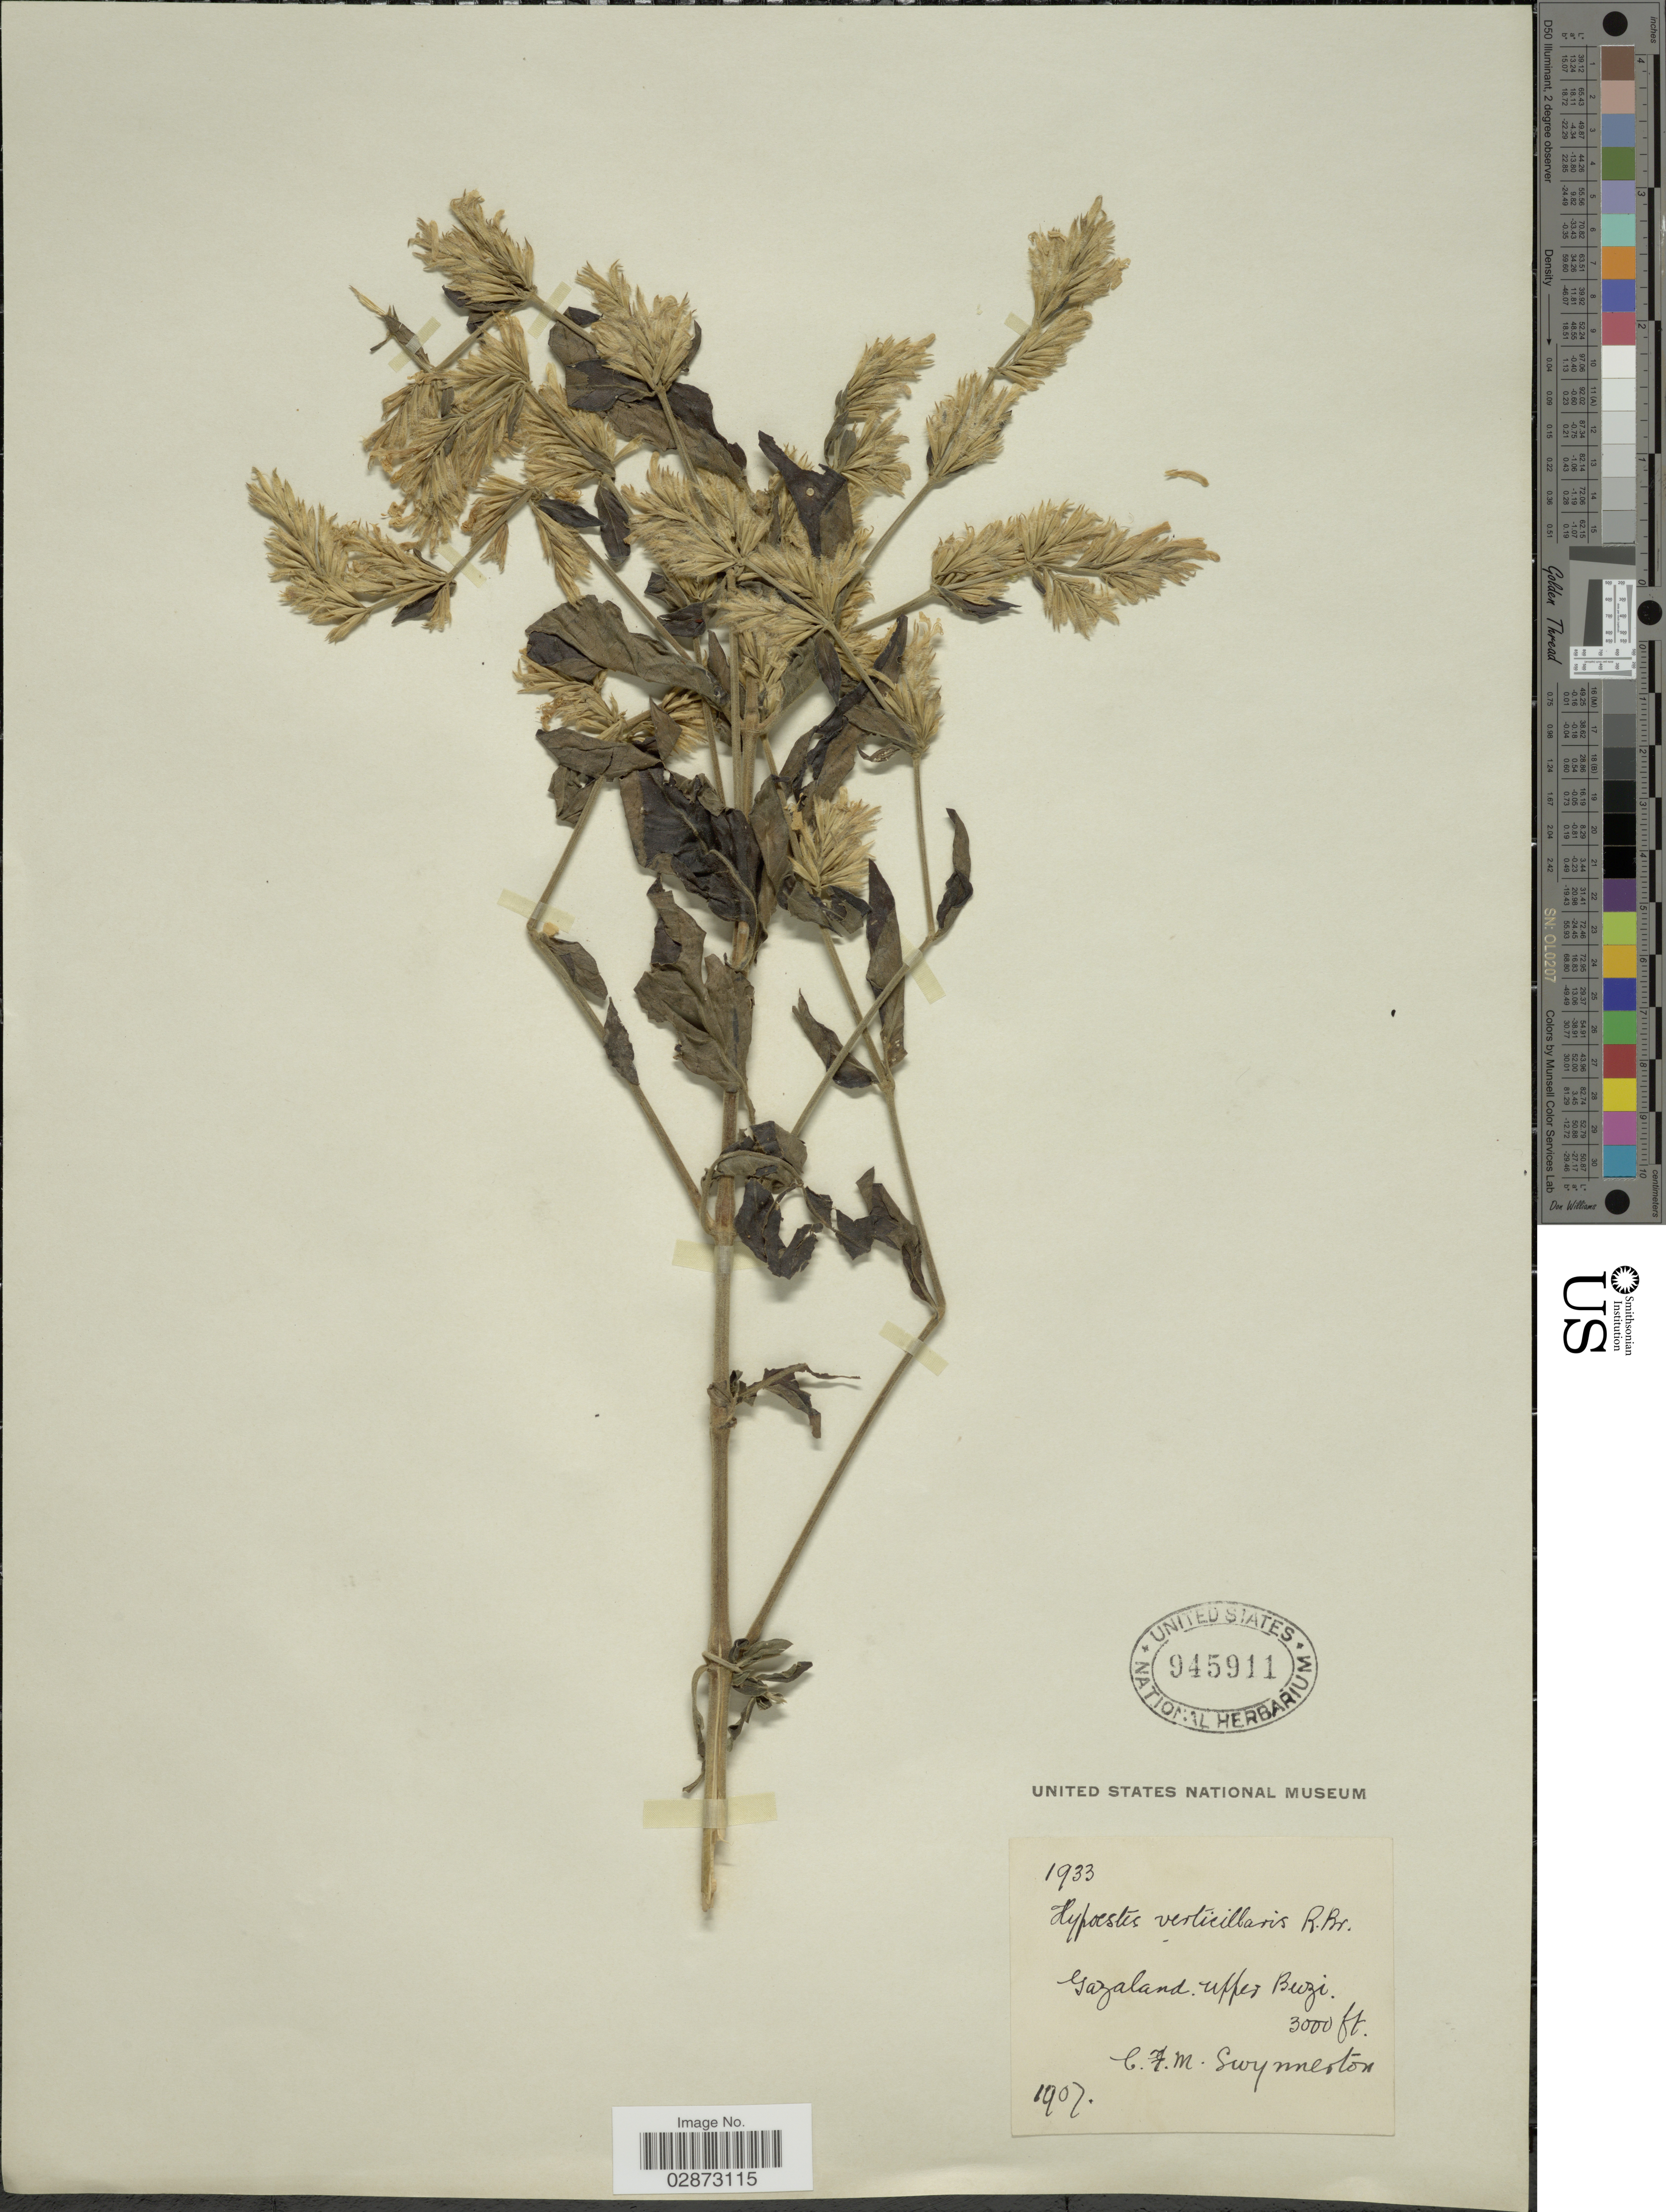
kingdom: Plantae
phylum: Tracheophyta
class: Magnoliopsida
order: Lamiales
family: Acanthaceae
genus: Hypoestes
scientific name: Hypoestes verticillaris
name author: (L. f.) Sol.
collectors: C. Swynnerton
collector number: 1907?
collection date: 1933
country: Mozambique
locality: Gazaland. Upper Buzi.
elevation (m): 914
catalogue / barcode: US 945911